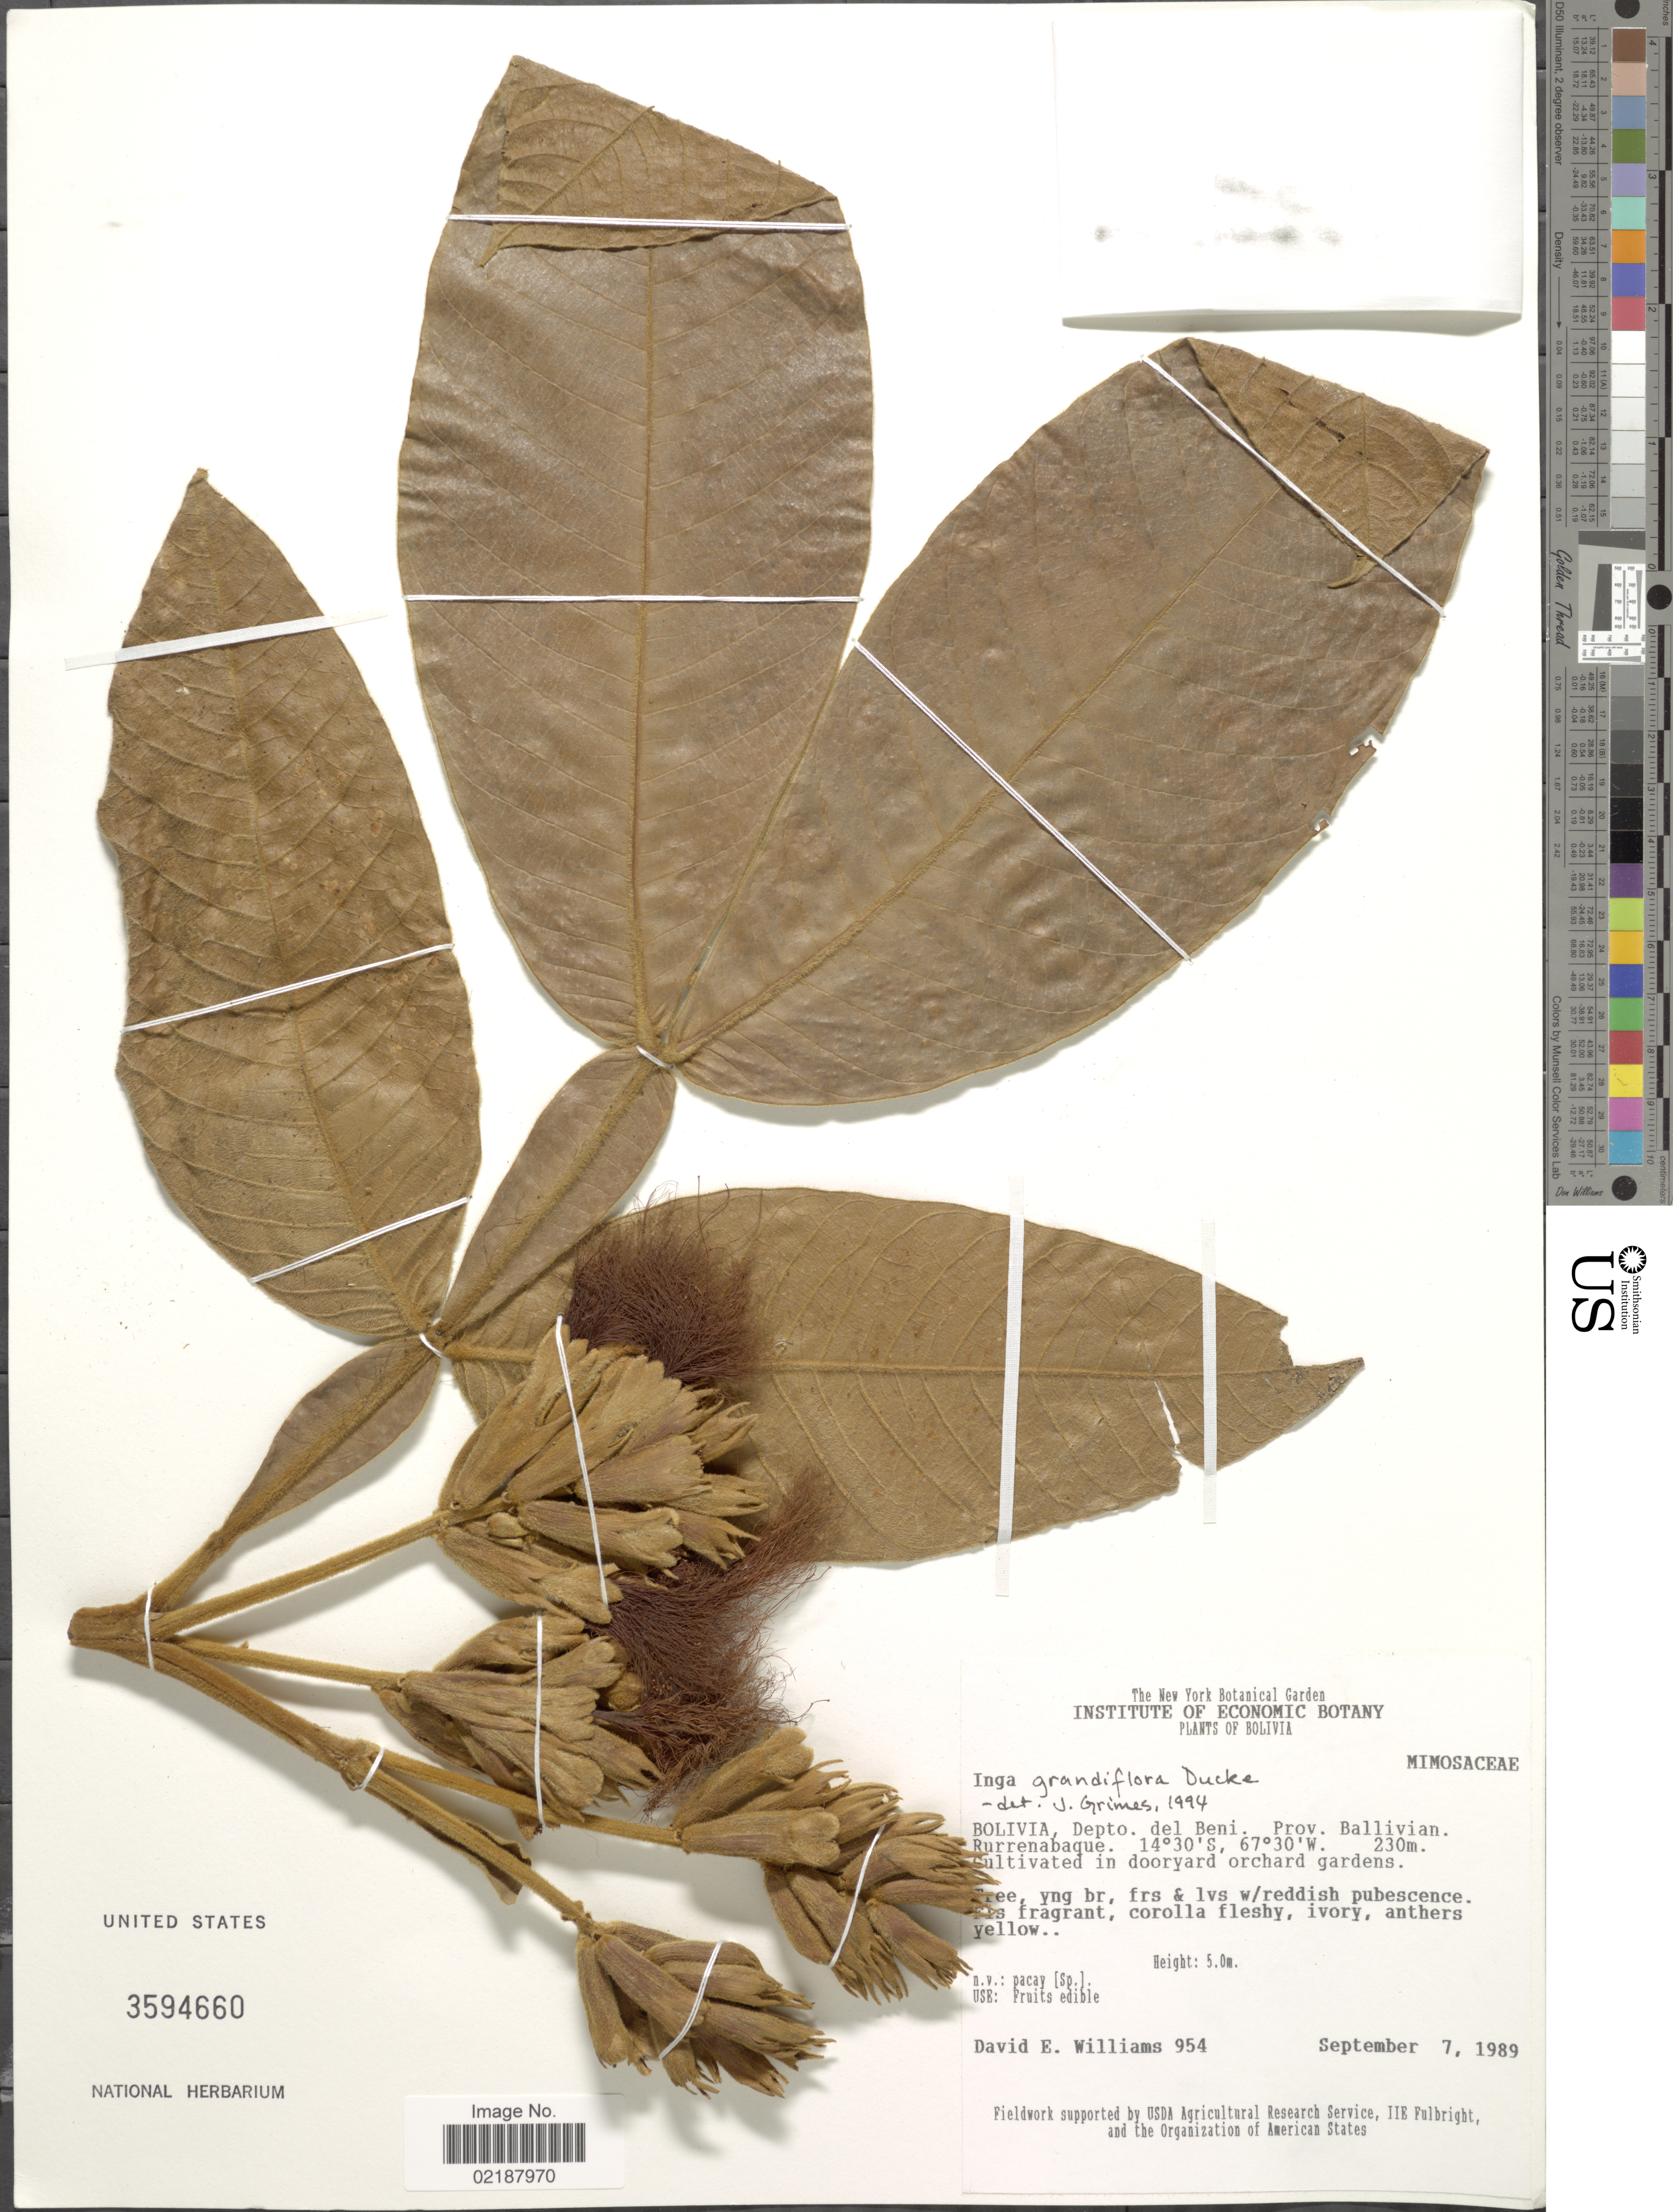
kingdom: Plantae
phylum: Tracheophyta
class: Magnoliopsida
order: Fabales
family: Fabaceae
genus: Inga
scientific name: Inga grandiflora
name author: Ducke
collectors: D. E. Williams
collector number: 954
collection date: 1989-09-07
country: Bolivia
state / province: Beni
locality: Depto. del Beni, Prov. Ballivian Rurrenabaque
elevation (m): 230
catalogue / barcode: US 3594660